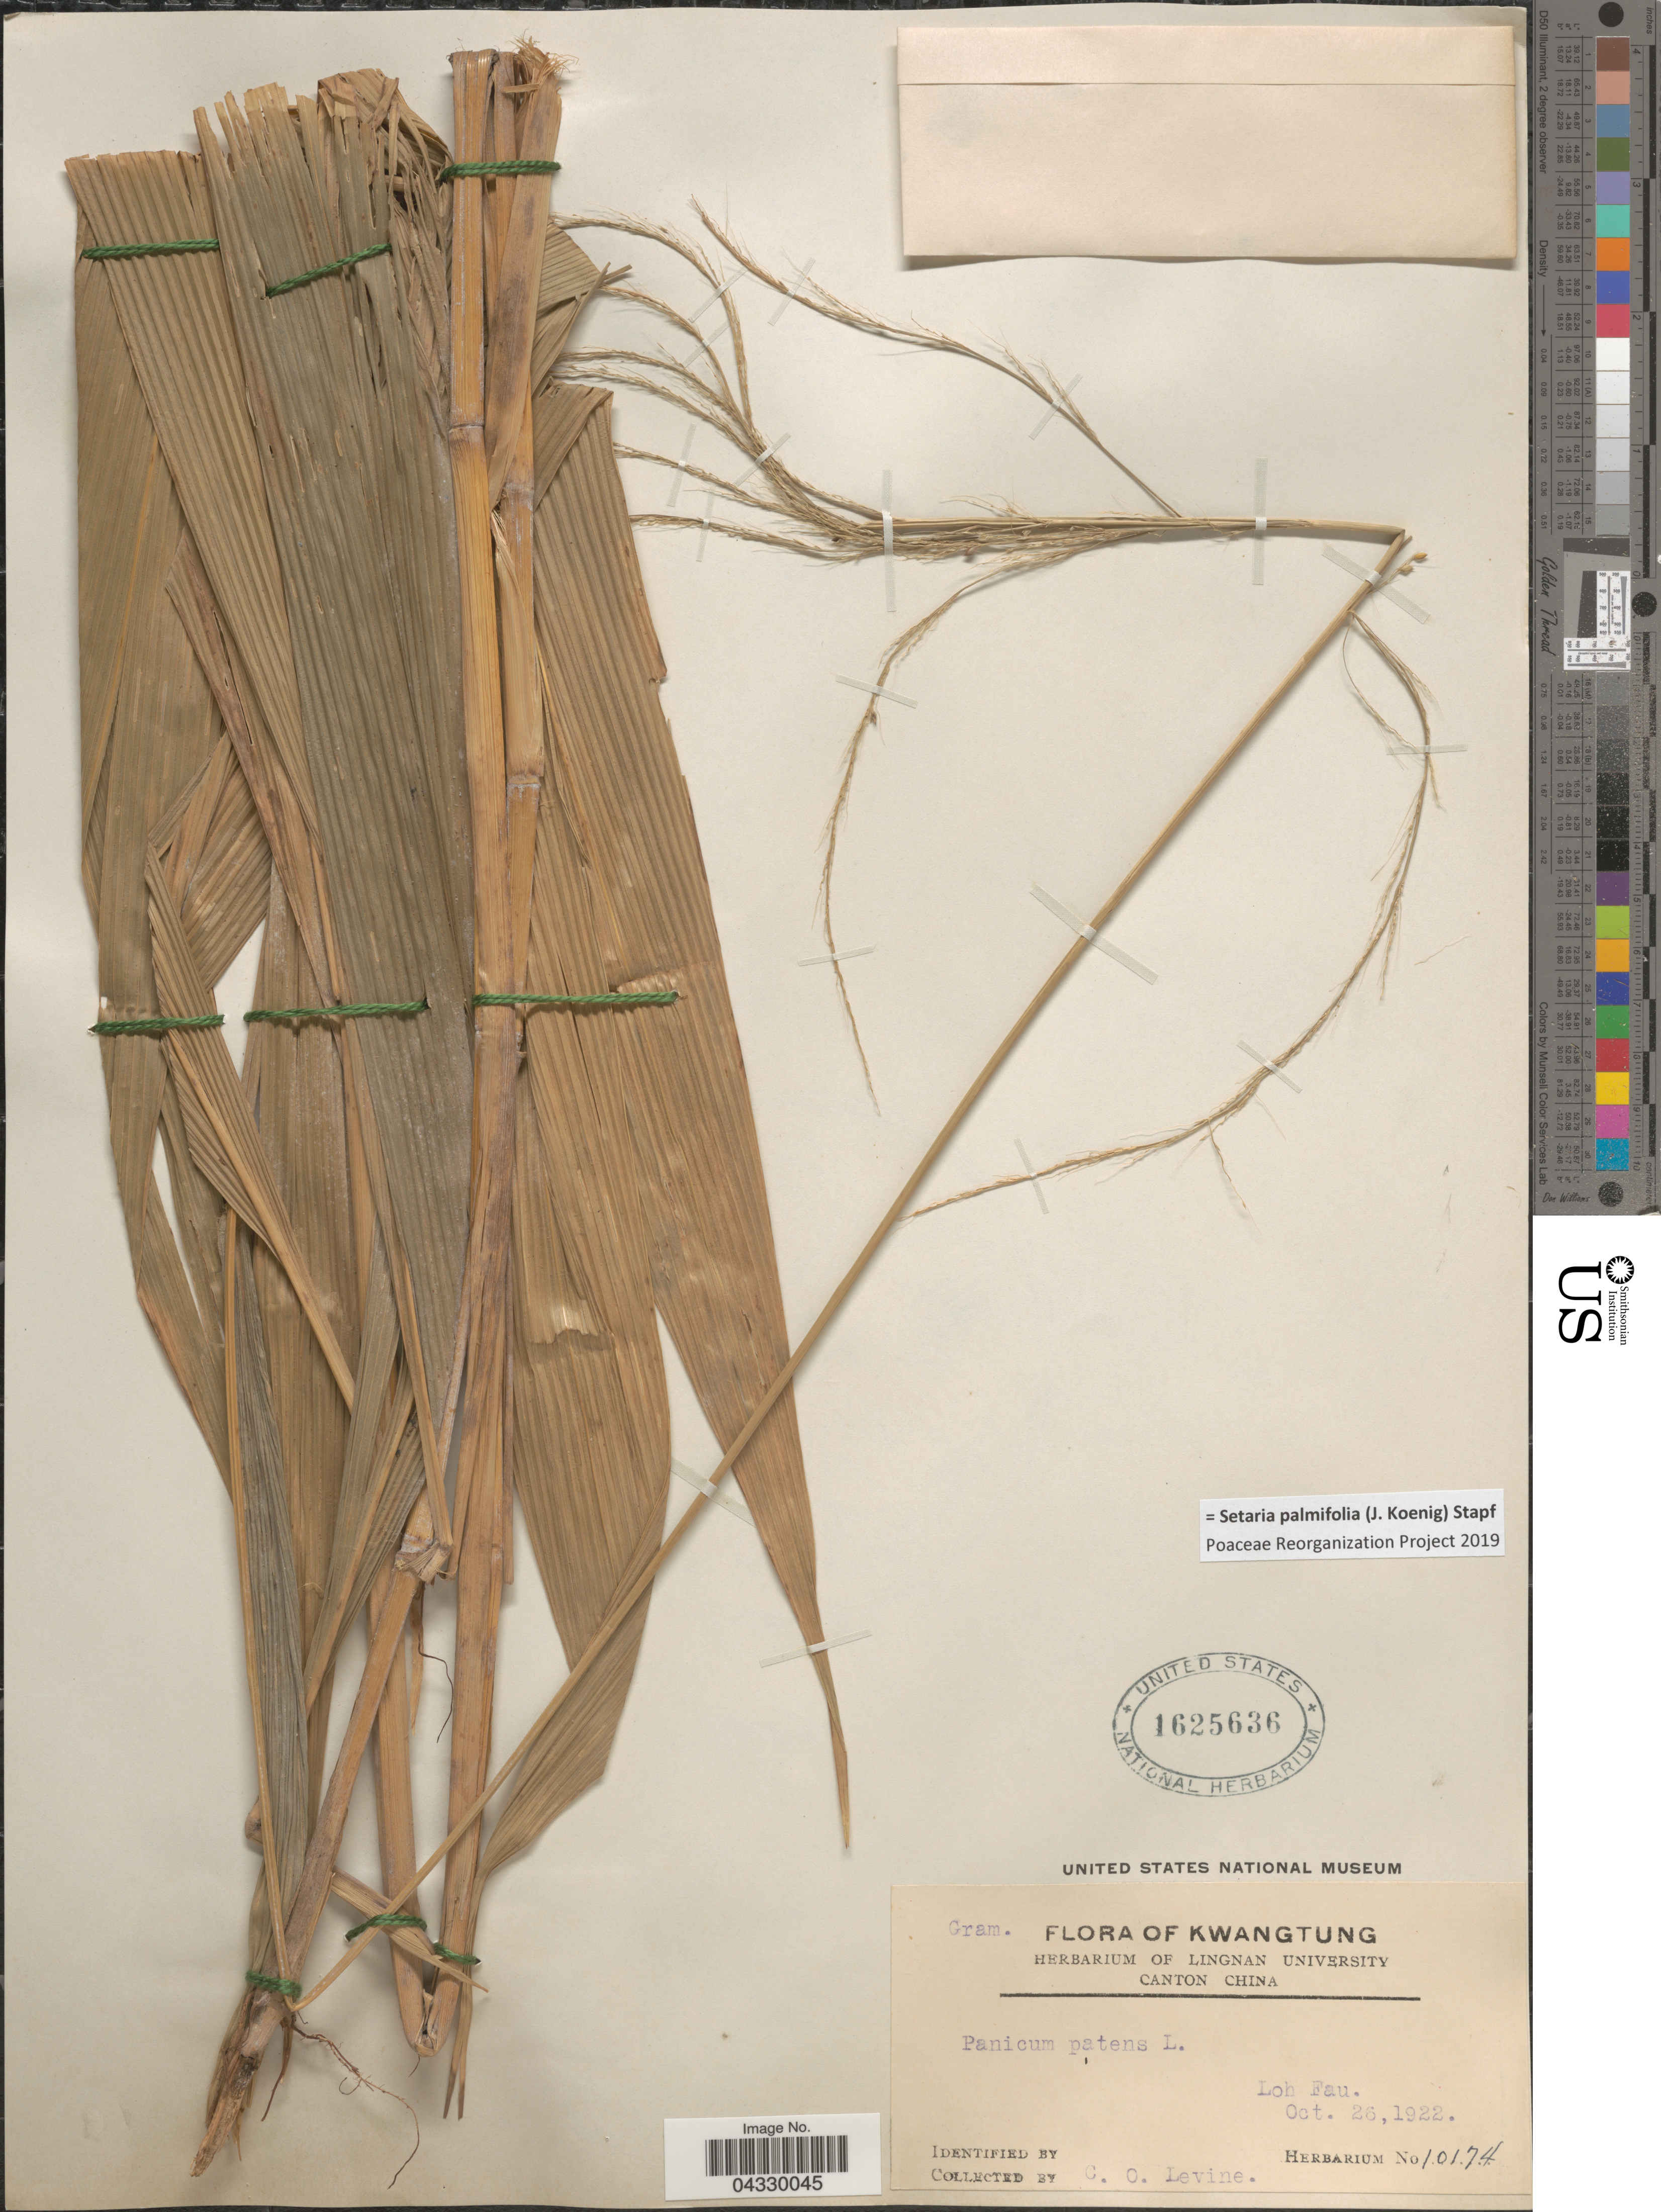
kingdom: Plantae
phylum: Tracheophyta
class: Liliopsida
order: Poales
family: Poaceae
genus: Setaria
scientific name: Setaria palmifolia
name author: (J. Koenig) Stapf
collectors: C. O. Levine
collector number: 10174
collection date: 1922-10-26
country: China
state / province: Guangdong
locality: Kwangtung. Loh Fau.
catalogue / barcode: US 1625636